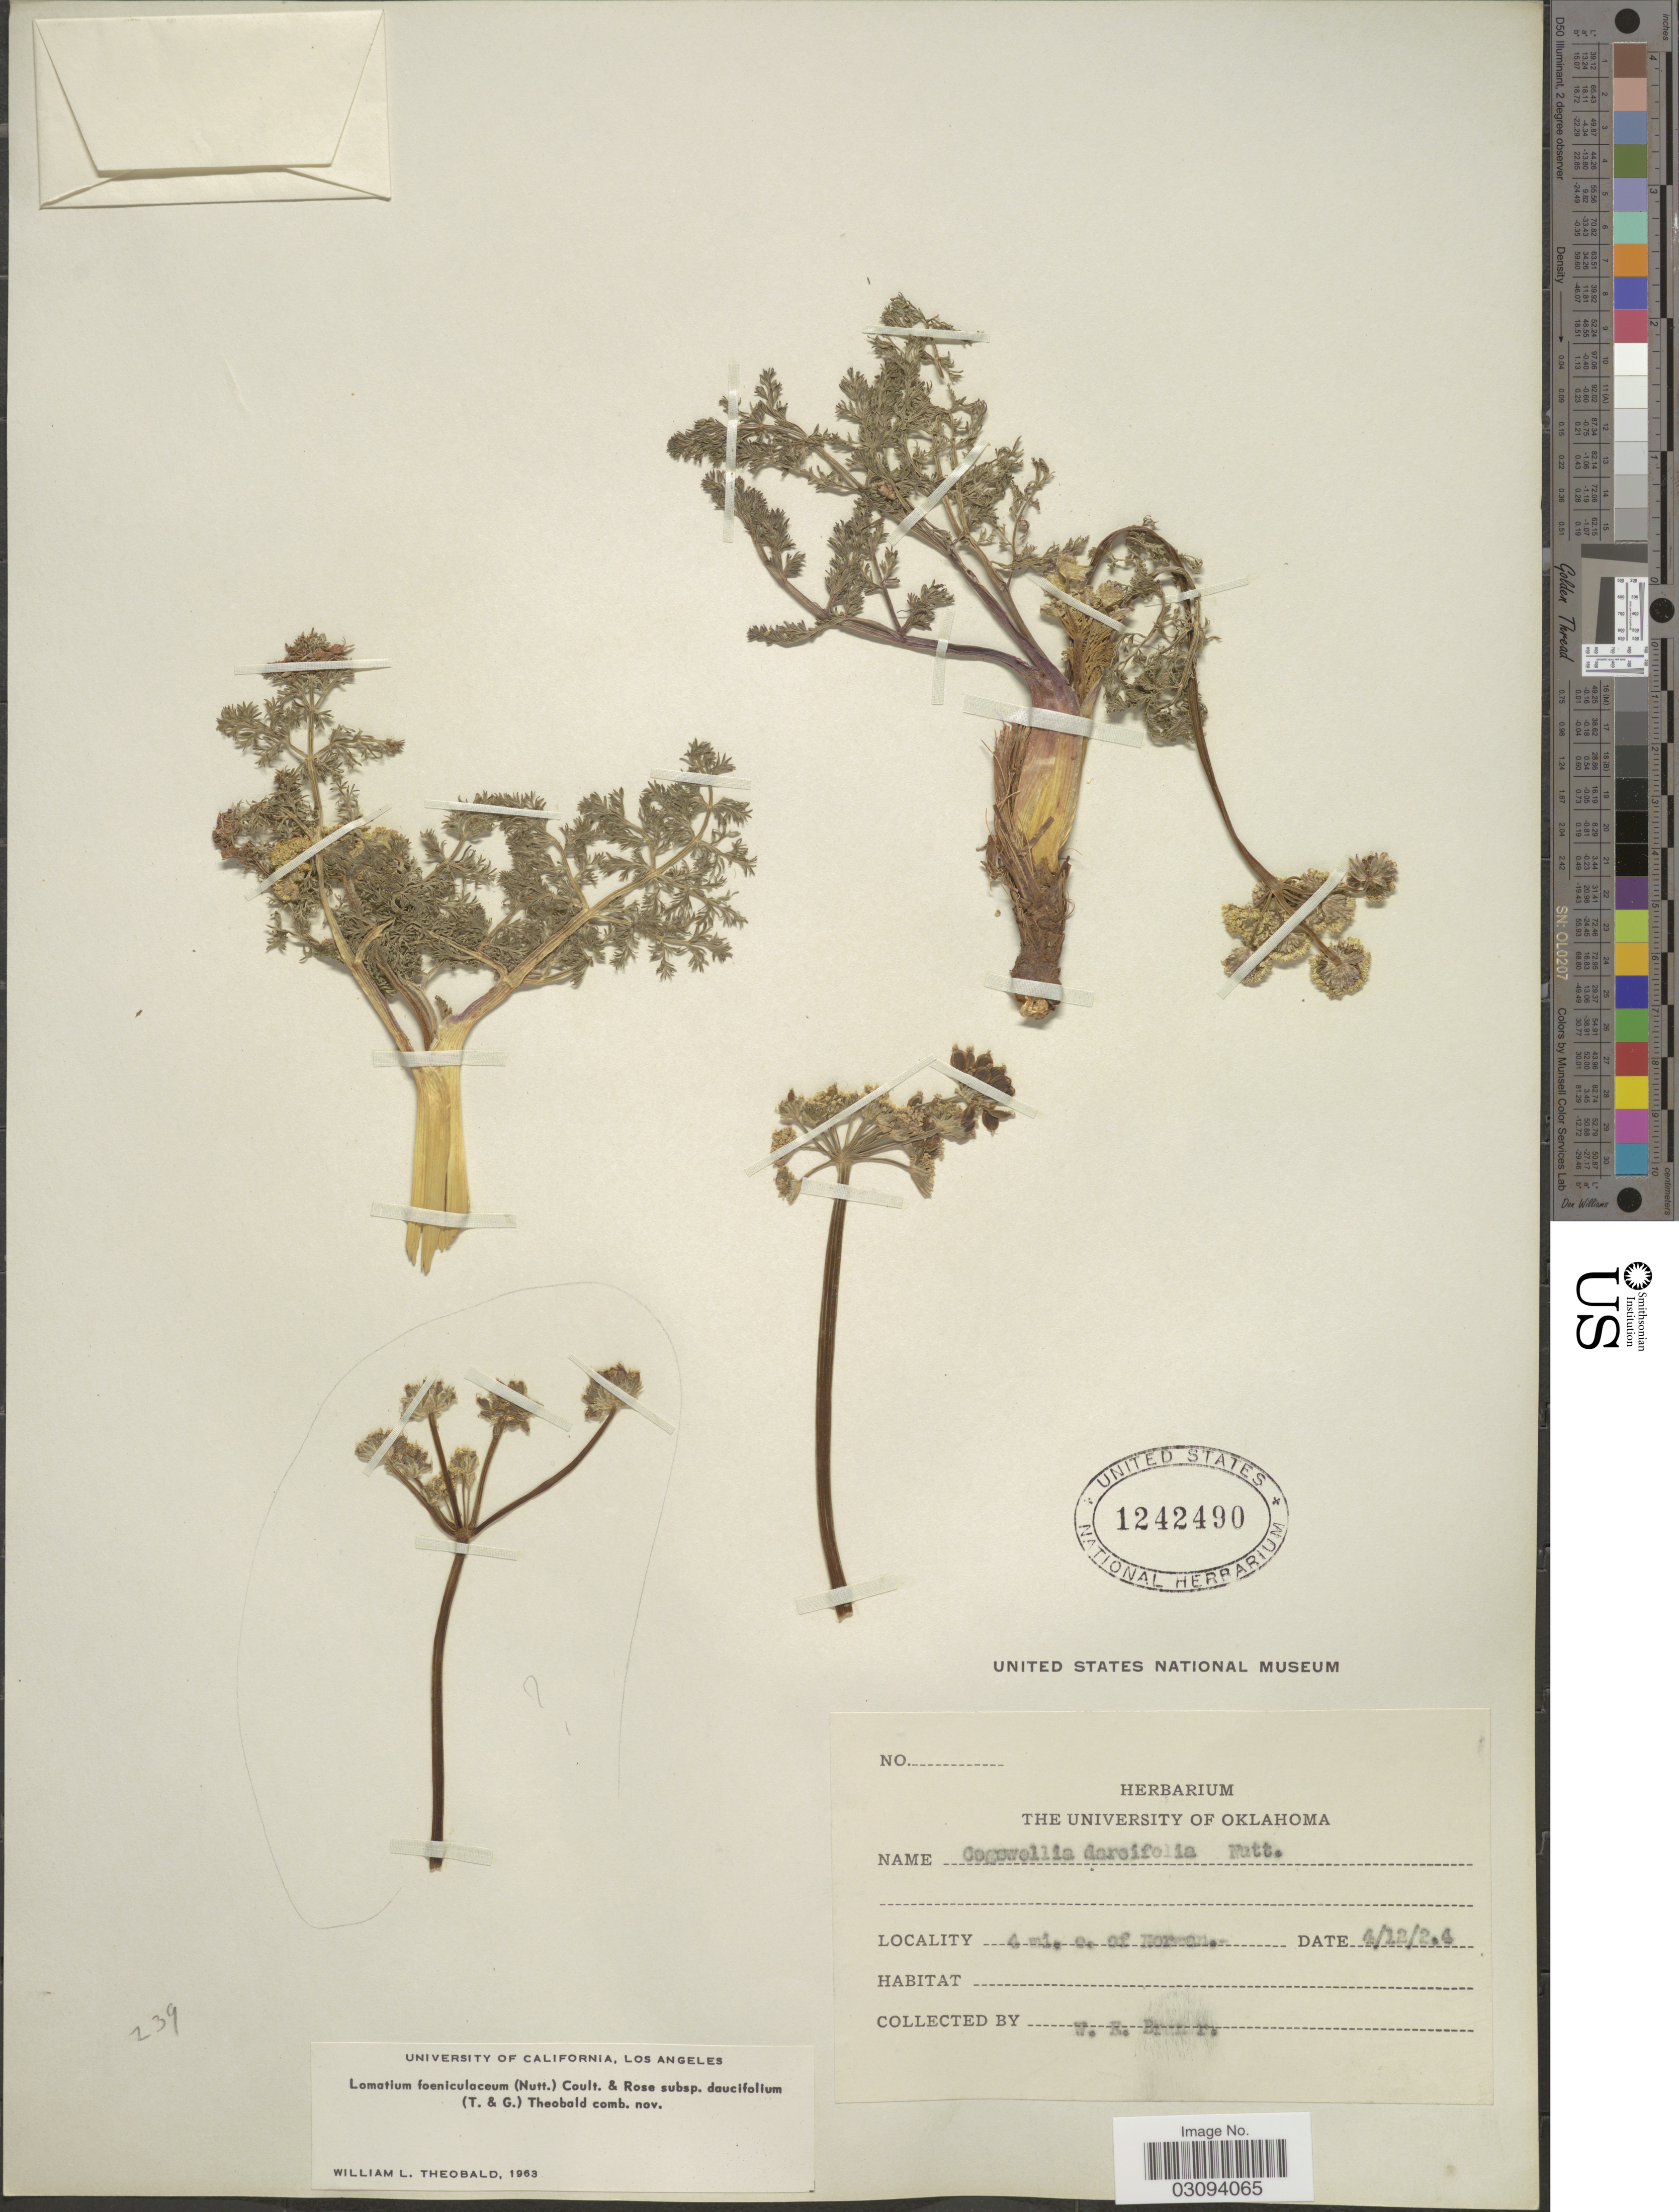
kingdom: Plantae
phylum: Tracheophyta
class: Magnoliopsida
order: Apiales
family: Apiaceae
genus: Lomatium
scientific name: Lomatium foeniculaceum subsp. daucifolium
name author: (Torr. & A. Gray) W.L. Theob.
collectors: W. Bruner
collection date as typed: Transcribed d/m/y: 12/4/24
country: United States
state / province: Oklahoma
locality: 4 mi. e. of Norman.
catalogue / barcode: US 1242490